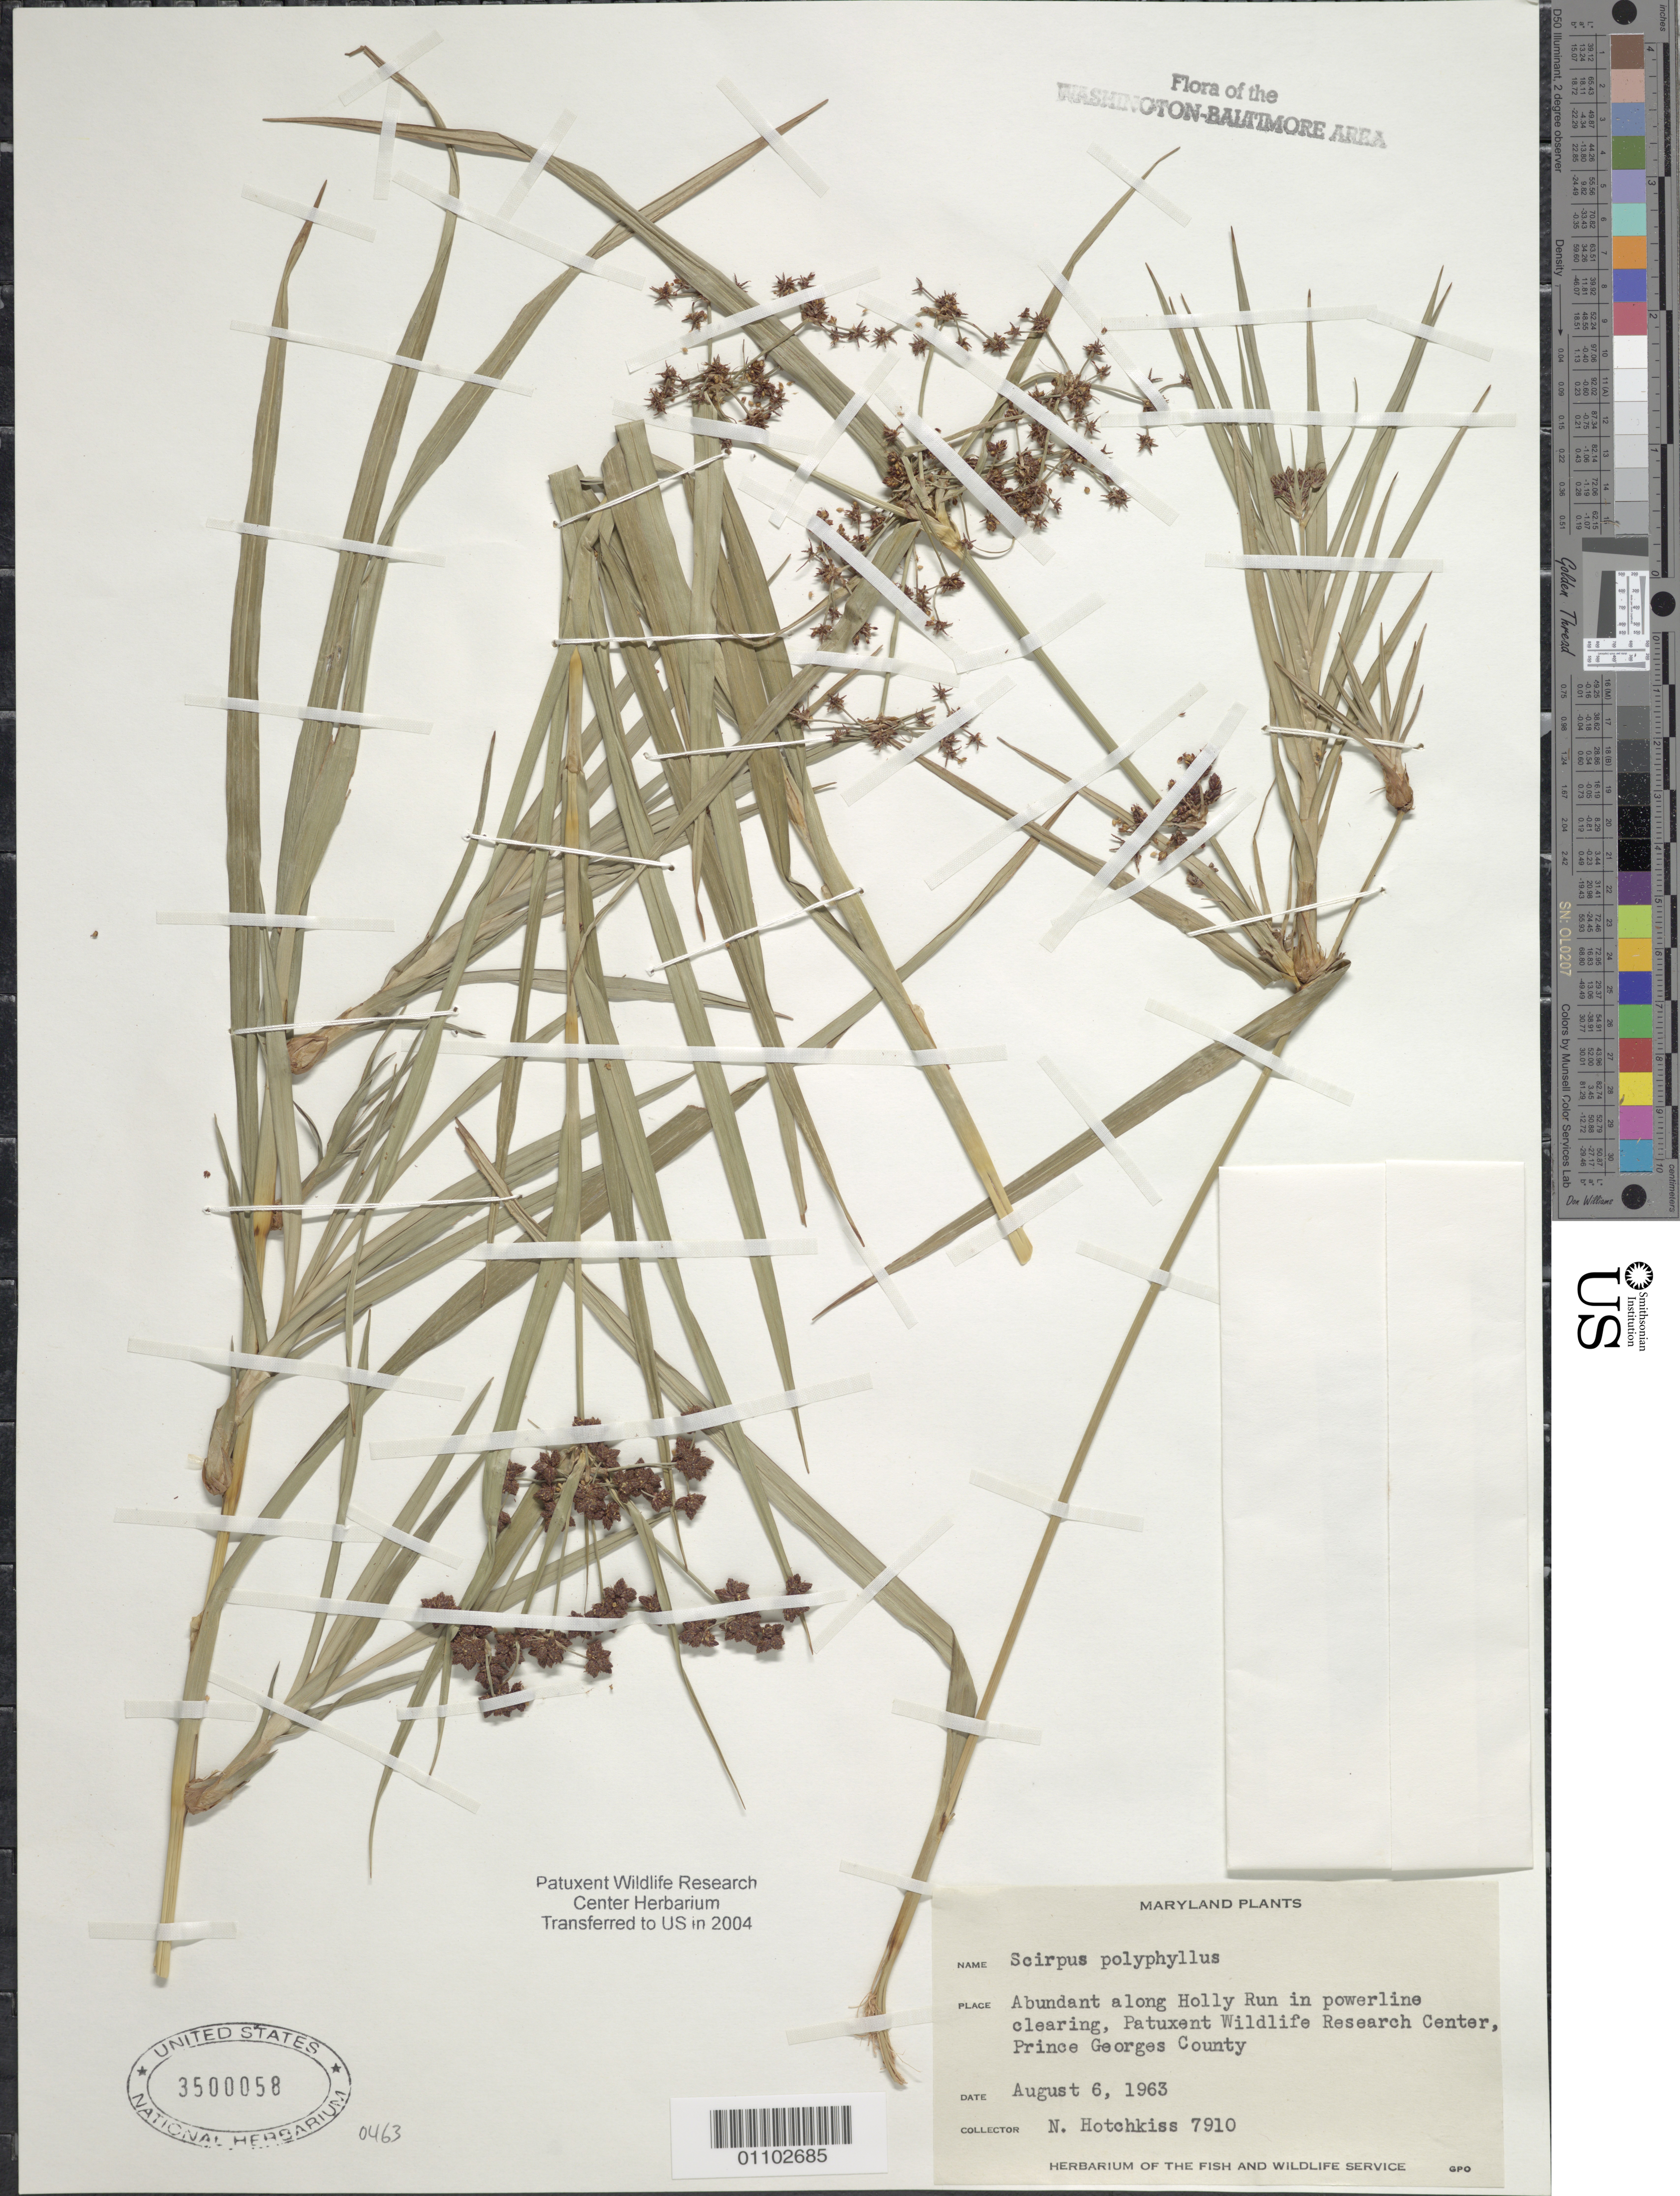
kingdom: Plantae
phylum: Tracheophyta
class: Liliopsida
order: Poales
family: Cyperaceae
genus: Scirpus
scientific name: Scirpus polyphyllus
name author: Vahl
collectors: N. Hotchkiss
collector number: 7910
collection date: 1963-08-06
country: United States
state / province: Maryland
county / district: Prince George's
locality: Along Holly Run, Patuxent Wildlife Research Center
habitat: Abundant in powerline clearing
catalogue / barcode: US 3500058